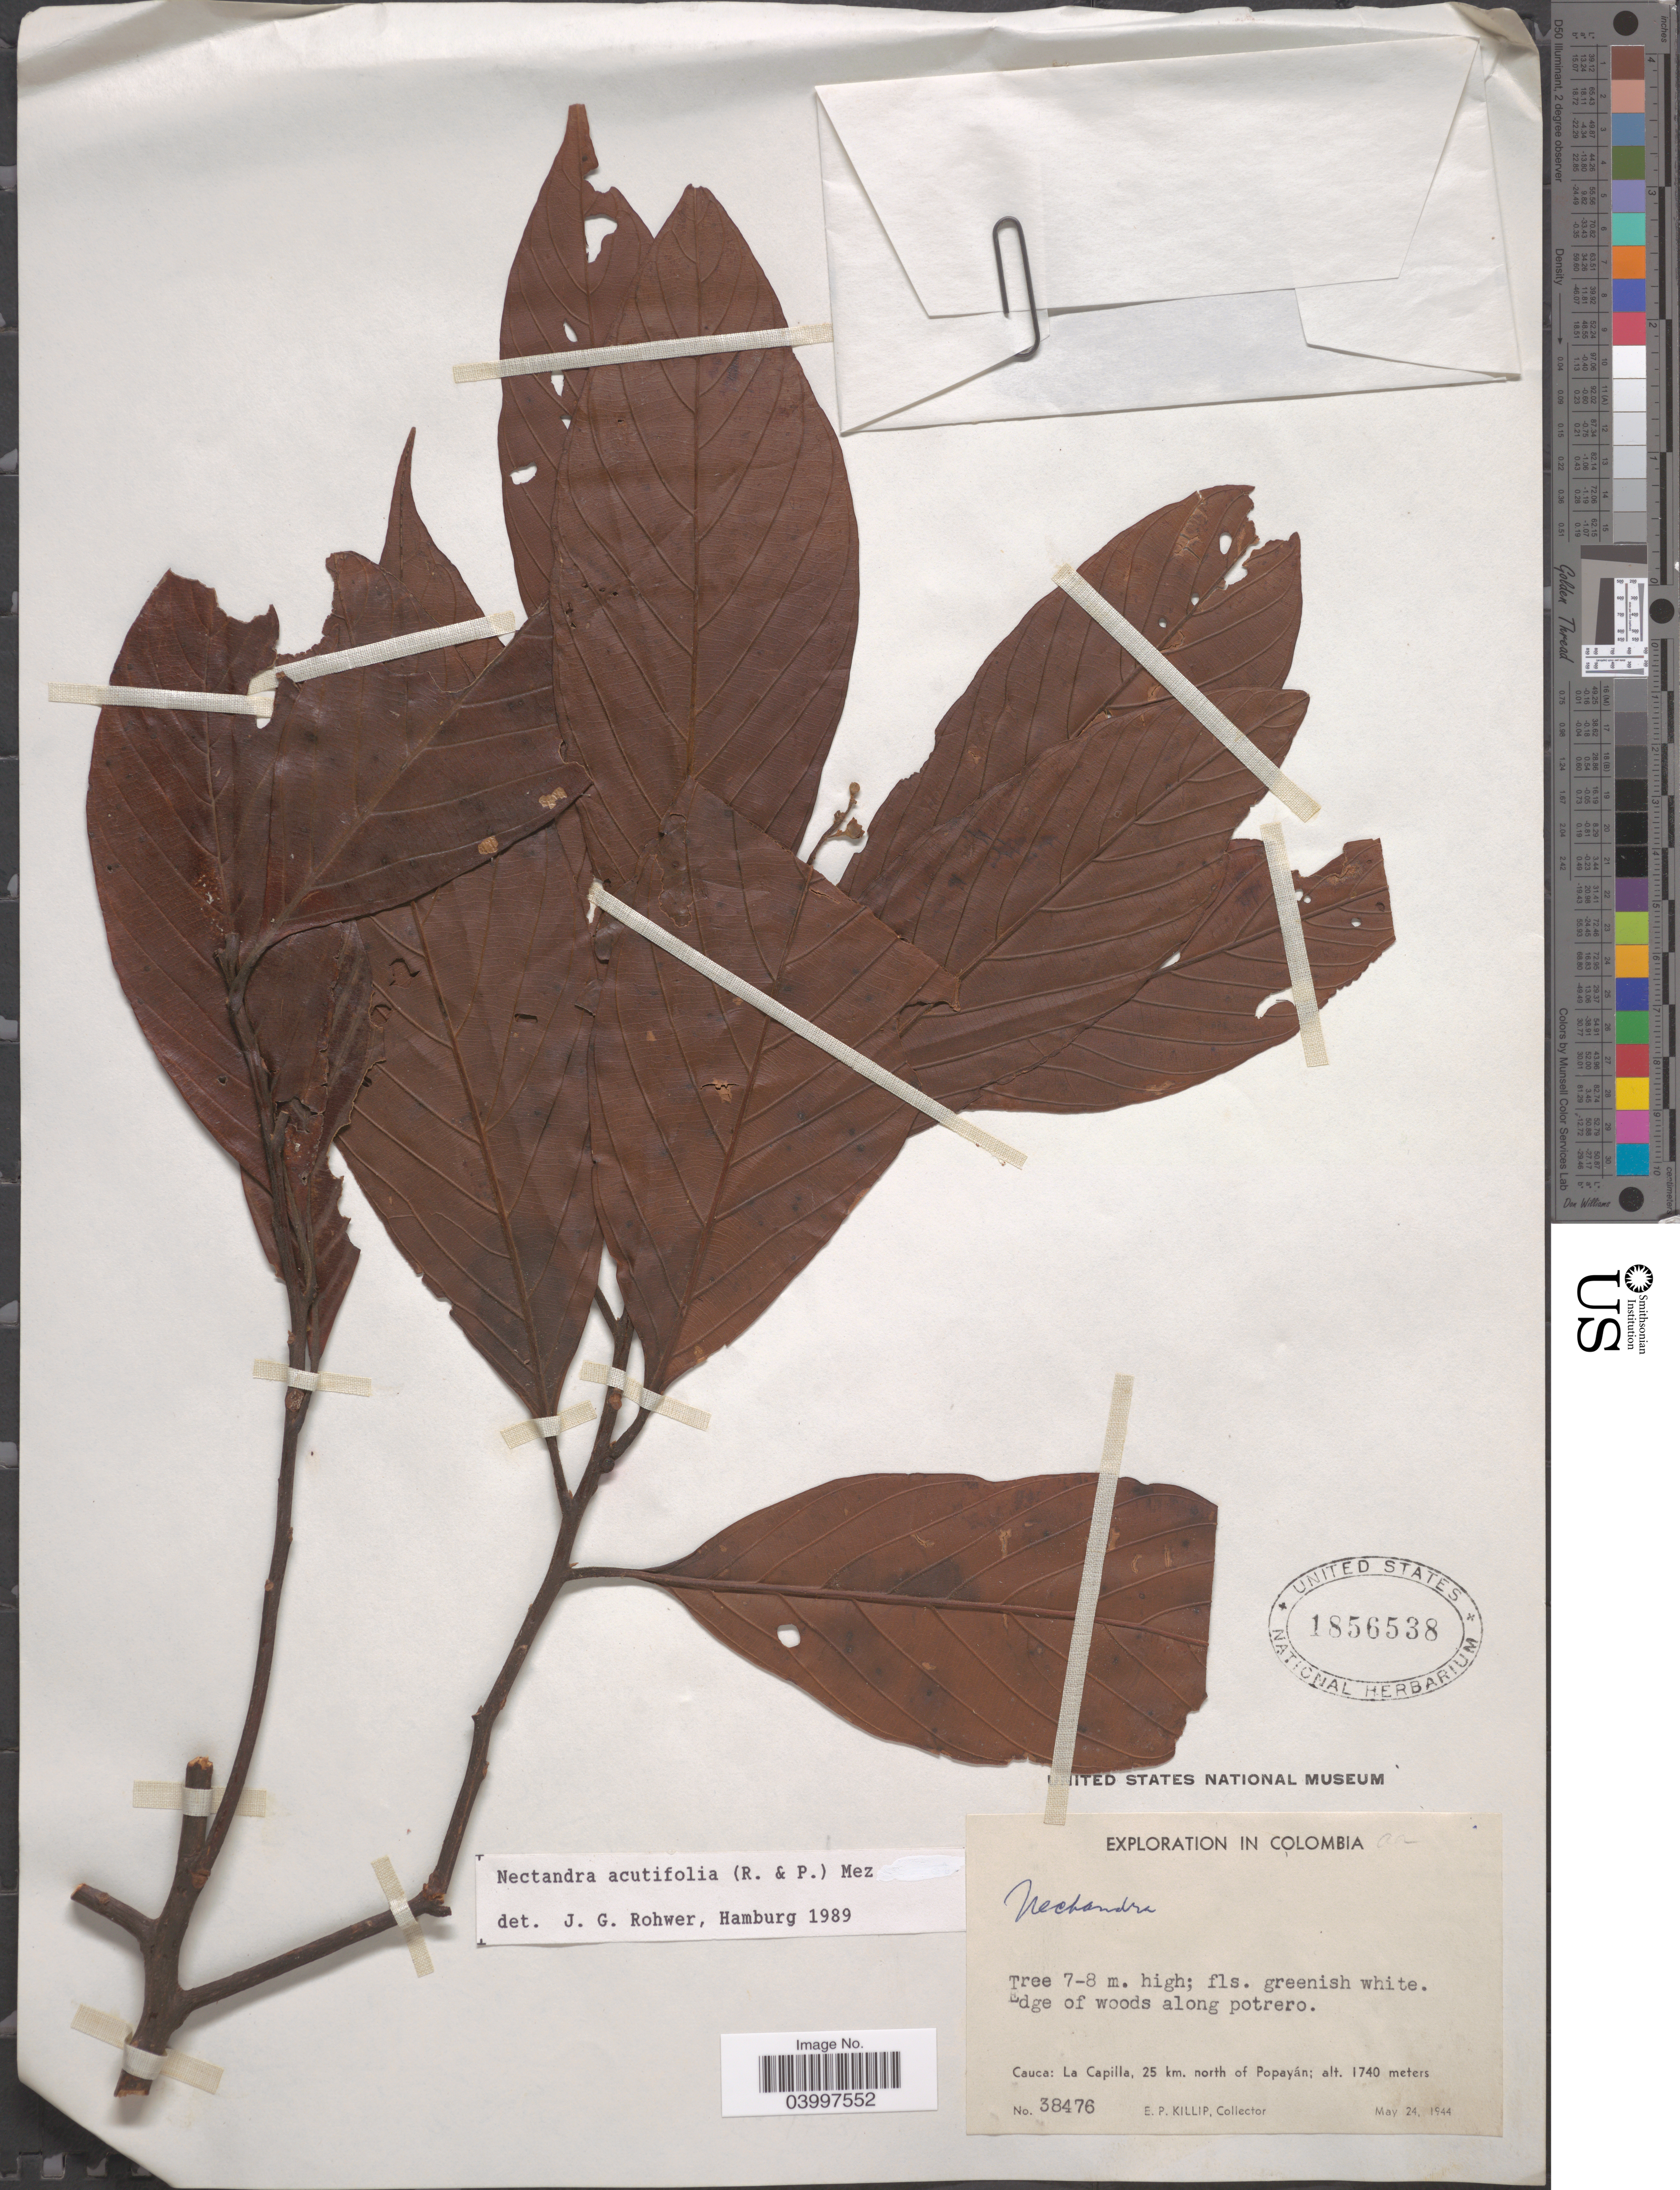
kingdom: Plantae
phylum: Tracheophyta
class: Magnoliopsida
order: Laurales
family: Lauraceae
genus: Nectandra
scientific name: Nectandra acutifolia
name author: (Ruiz & Pav.) Mez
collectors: E. P. Killip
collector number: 38476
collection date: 1944-05-24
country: Colombia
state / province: Cauca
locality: Edge of woods along potrero. La Capilla, 25 km. north of Popayán.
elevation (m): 1740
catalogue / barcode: US 1856538